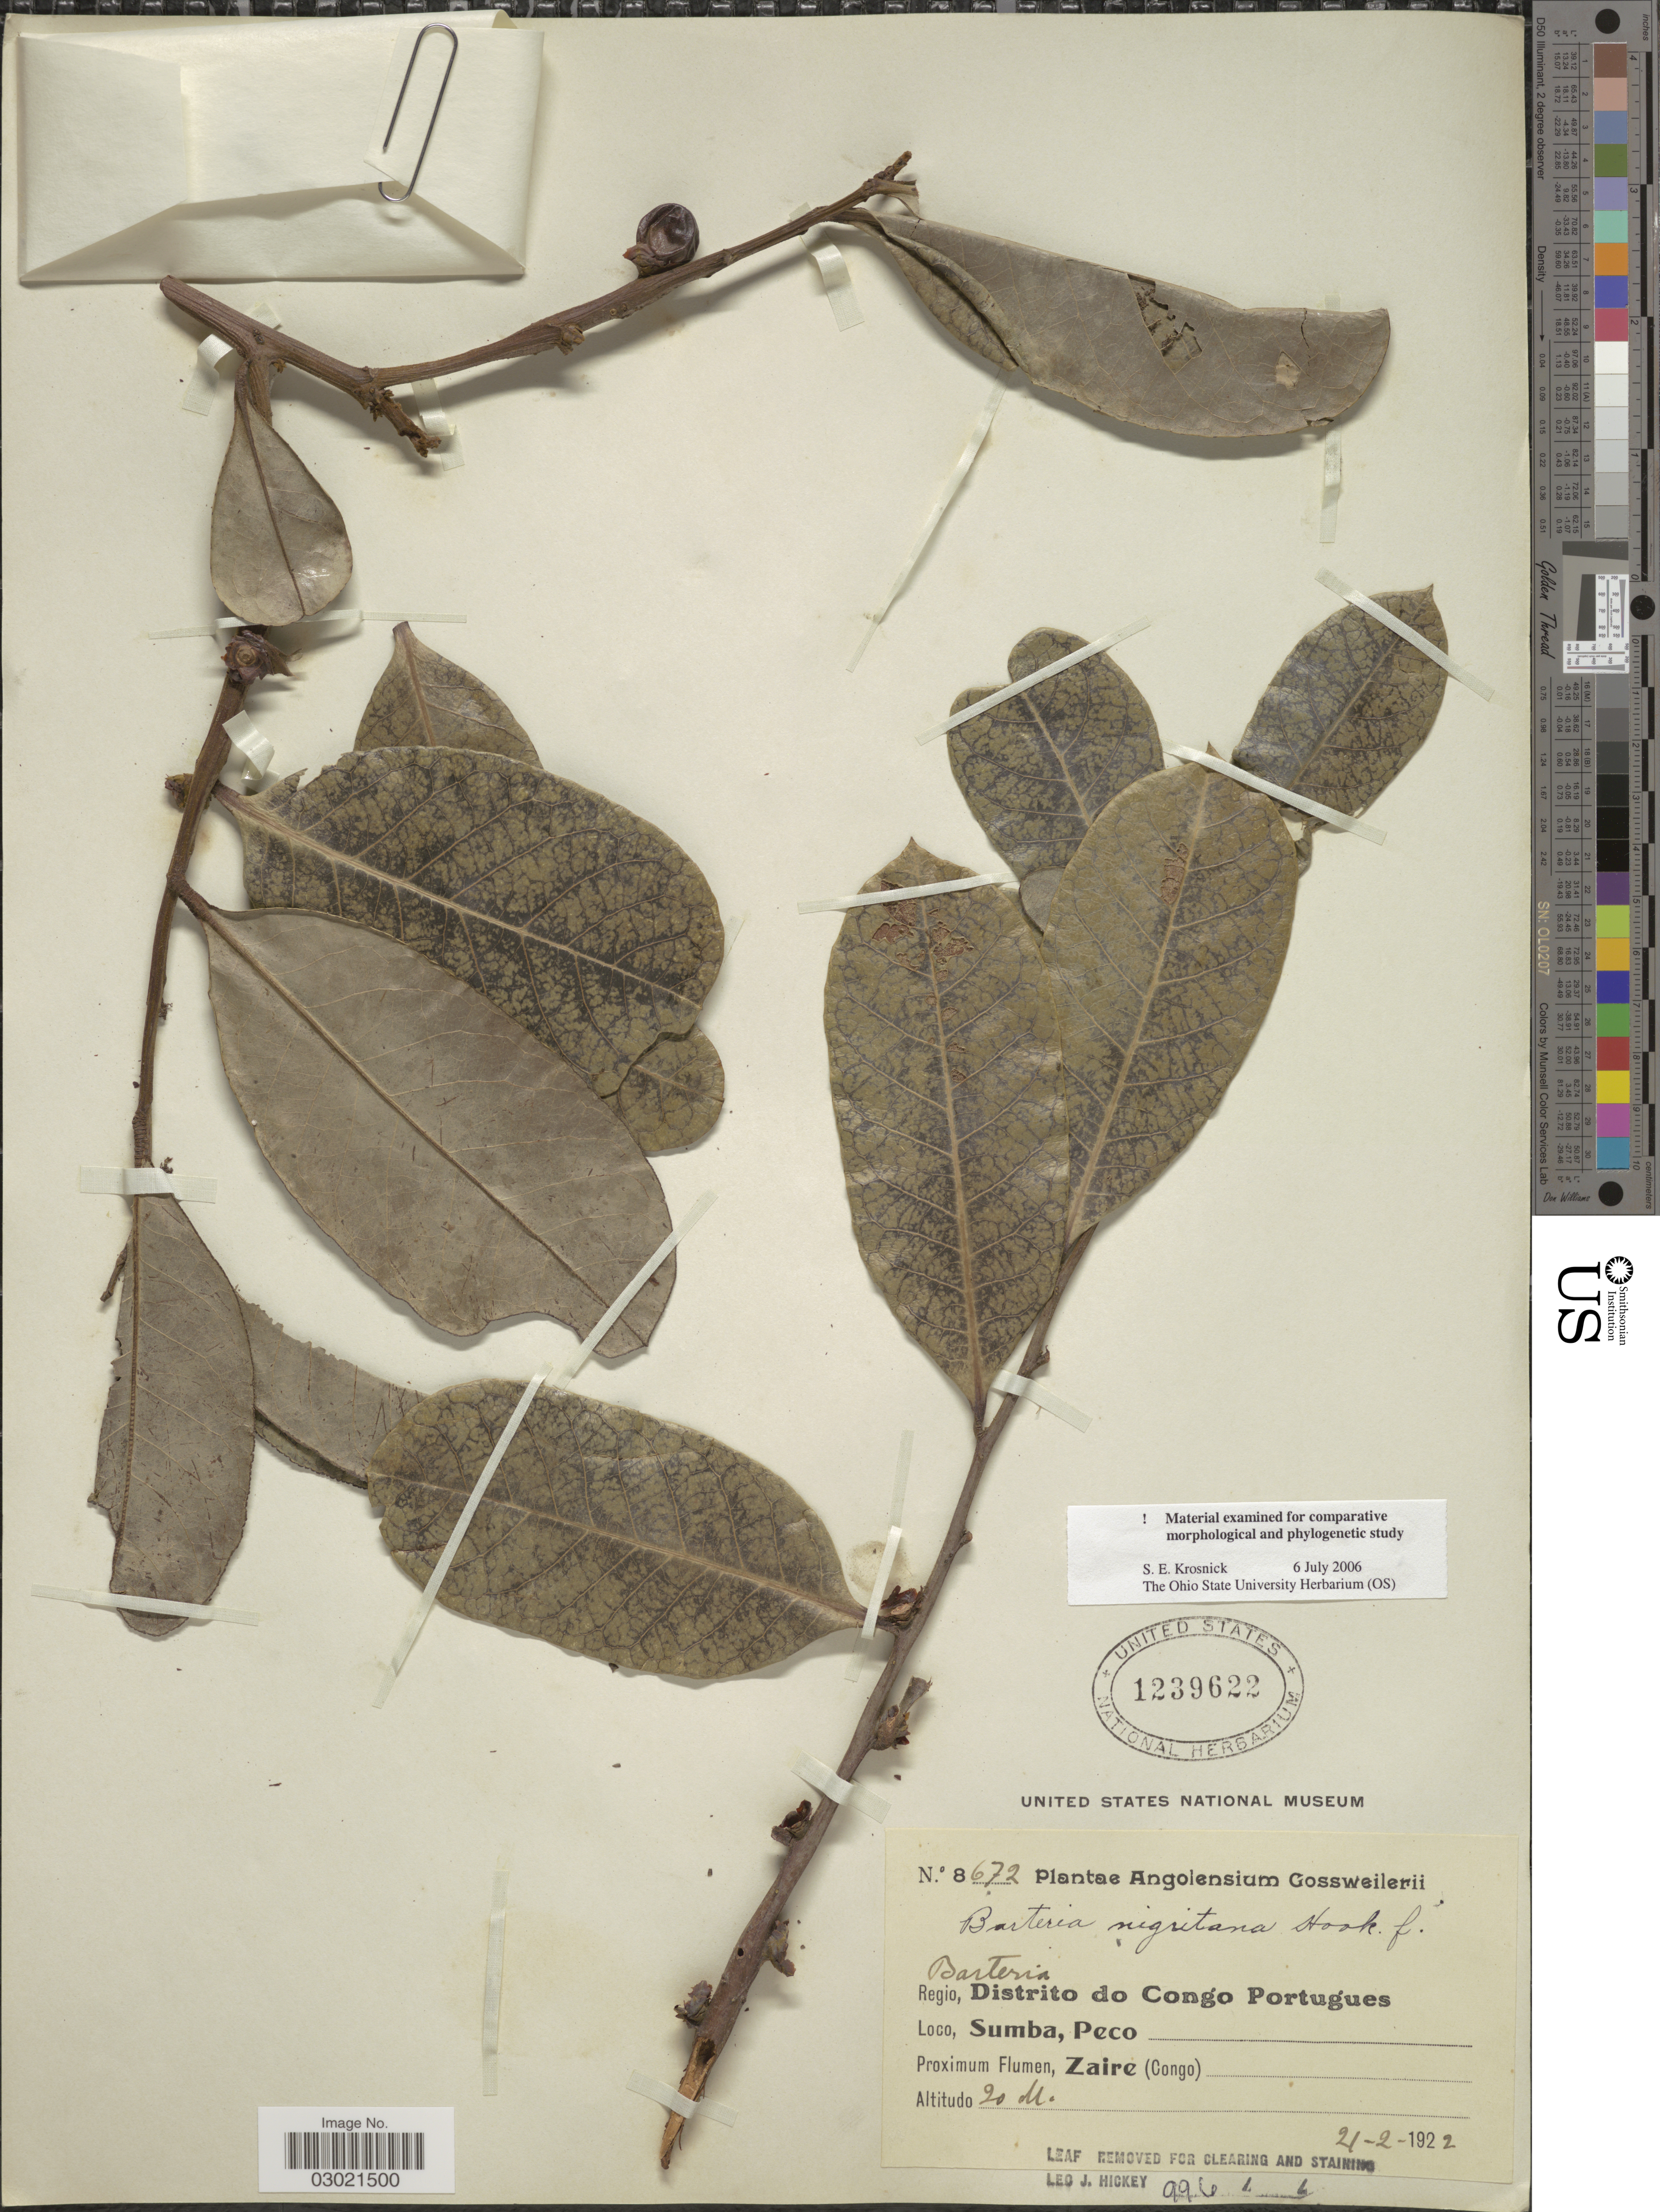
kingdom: Plantae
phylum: Tracheophyta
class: Magnoliopsida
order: Malpighiales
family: Passifloraceae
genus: Barteria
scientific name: Barteria nigritana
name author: Hook. f.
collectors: -. Gossweiler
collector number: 8672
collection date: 1922-02-21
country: Angola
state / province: Zaire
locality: Regio, Distrito do Congo Portugues. Sumba, Peco. Zaire (Congo).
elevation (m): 20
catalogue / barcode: US 1239622